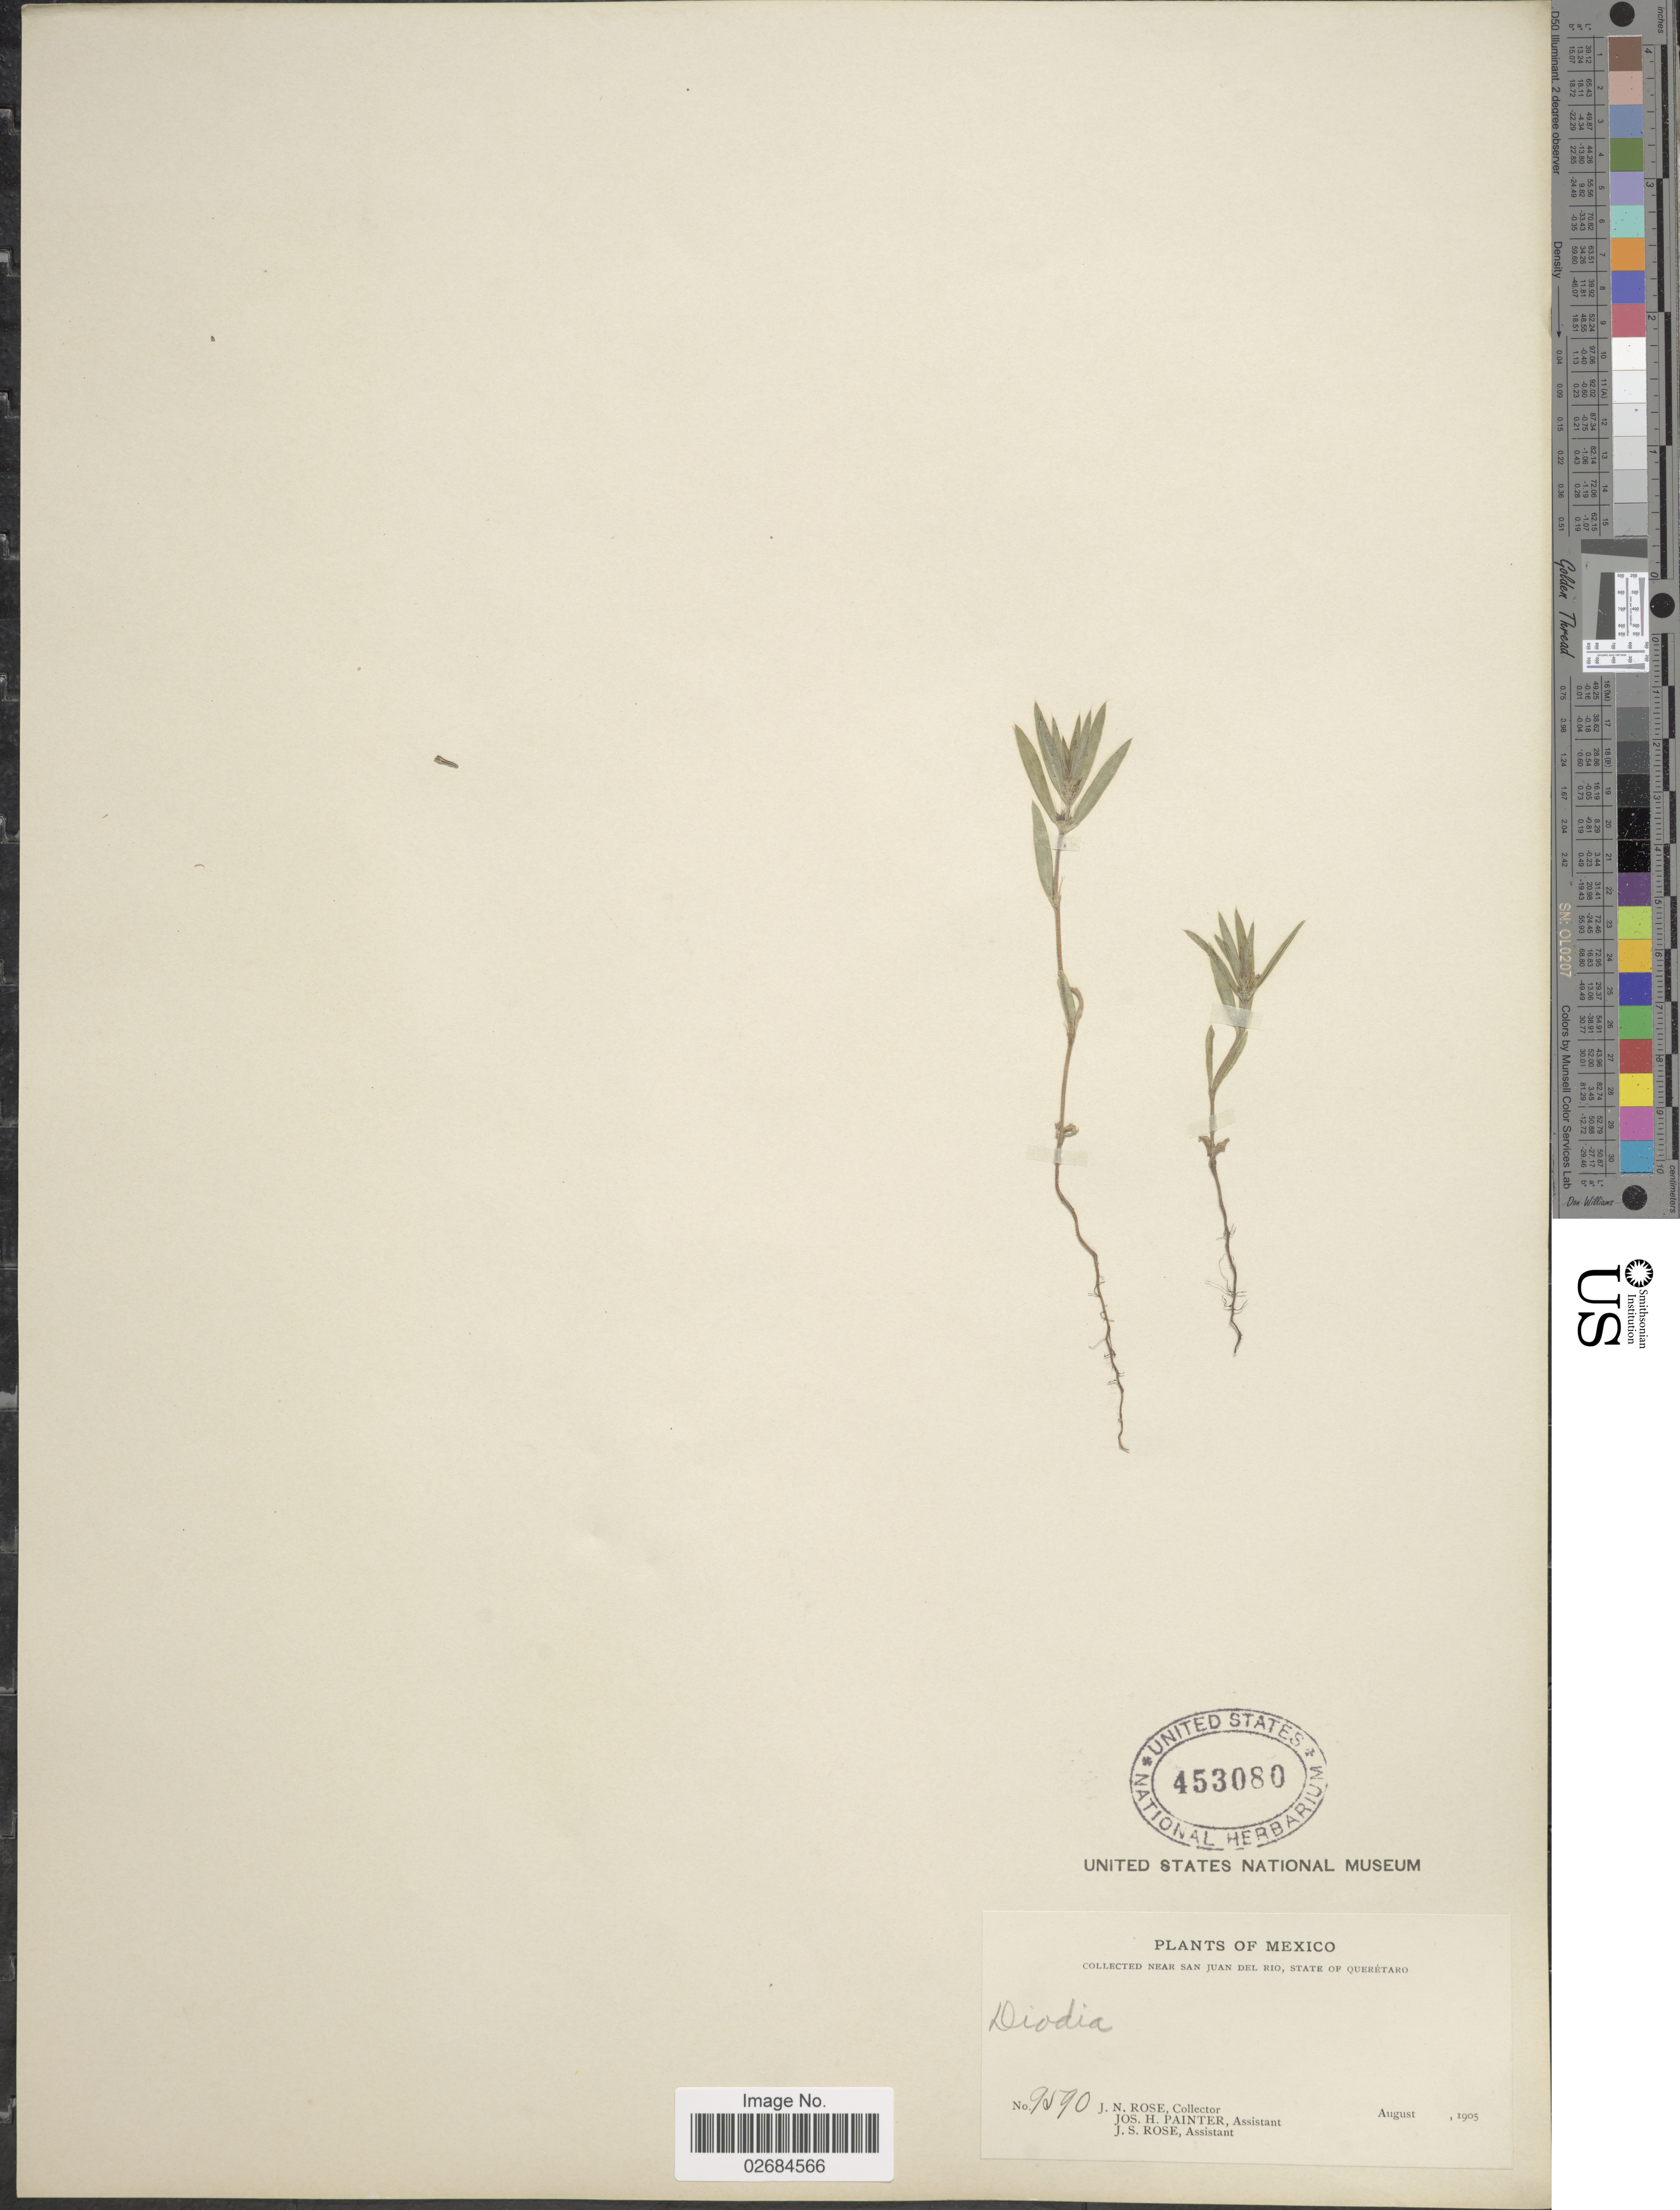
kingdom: Plantae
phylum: Tracheophyta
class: Magnoliopsida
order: Gentianales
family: Rubiaceae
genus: Diodia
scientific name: Diodia teres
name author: Walter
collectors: J. N. Rose, J. H. Painter & J. S. Rose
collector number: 9590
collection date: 1905-08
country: Canada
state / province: Quebec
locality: Near San Juan del Rio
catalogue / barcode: US 453080